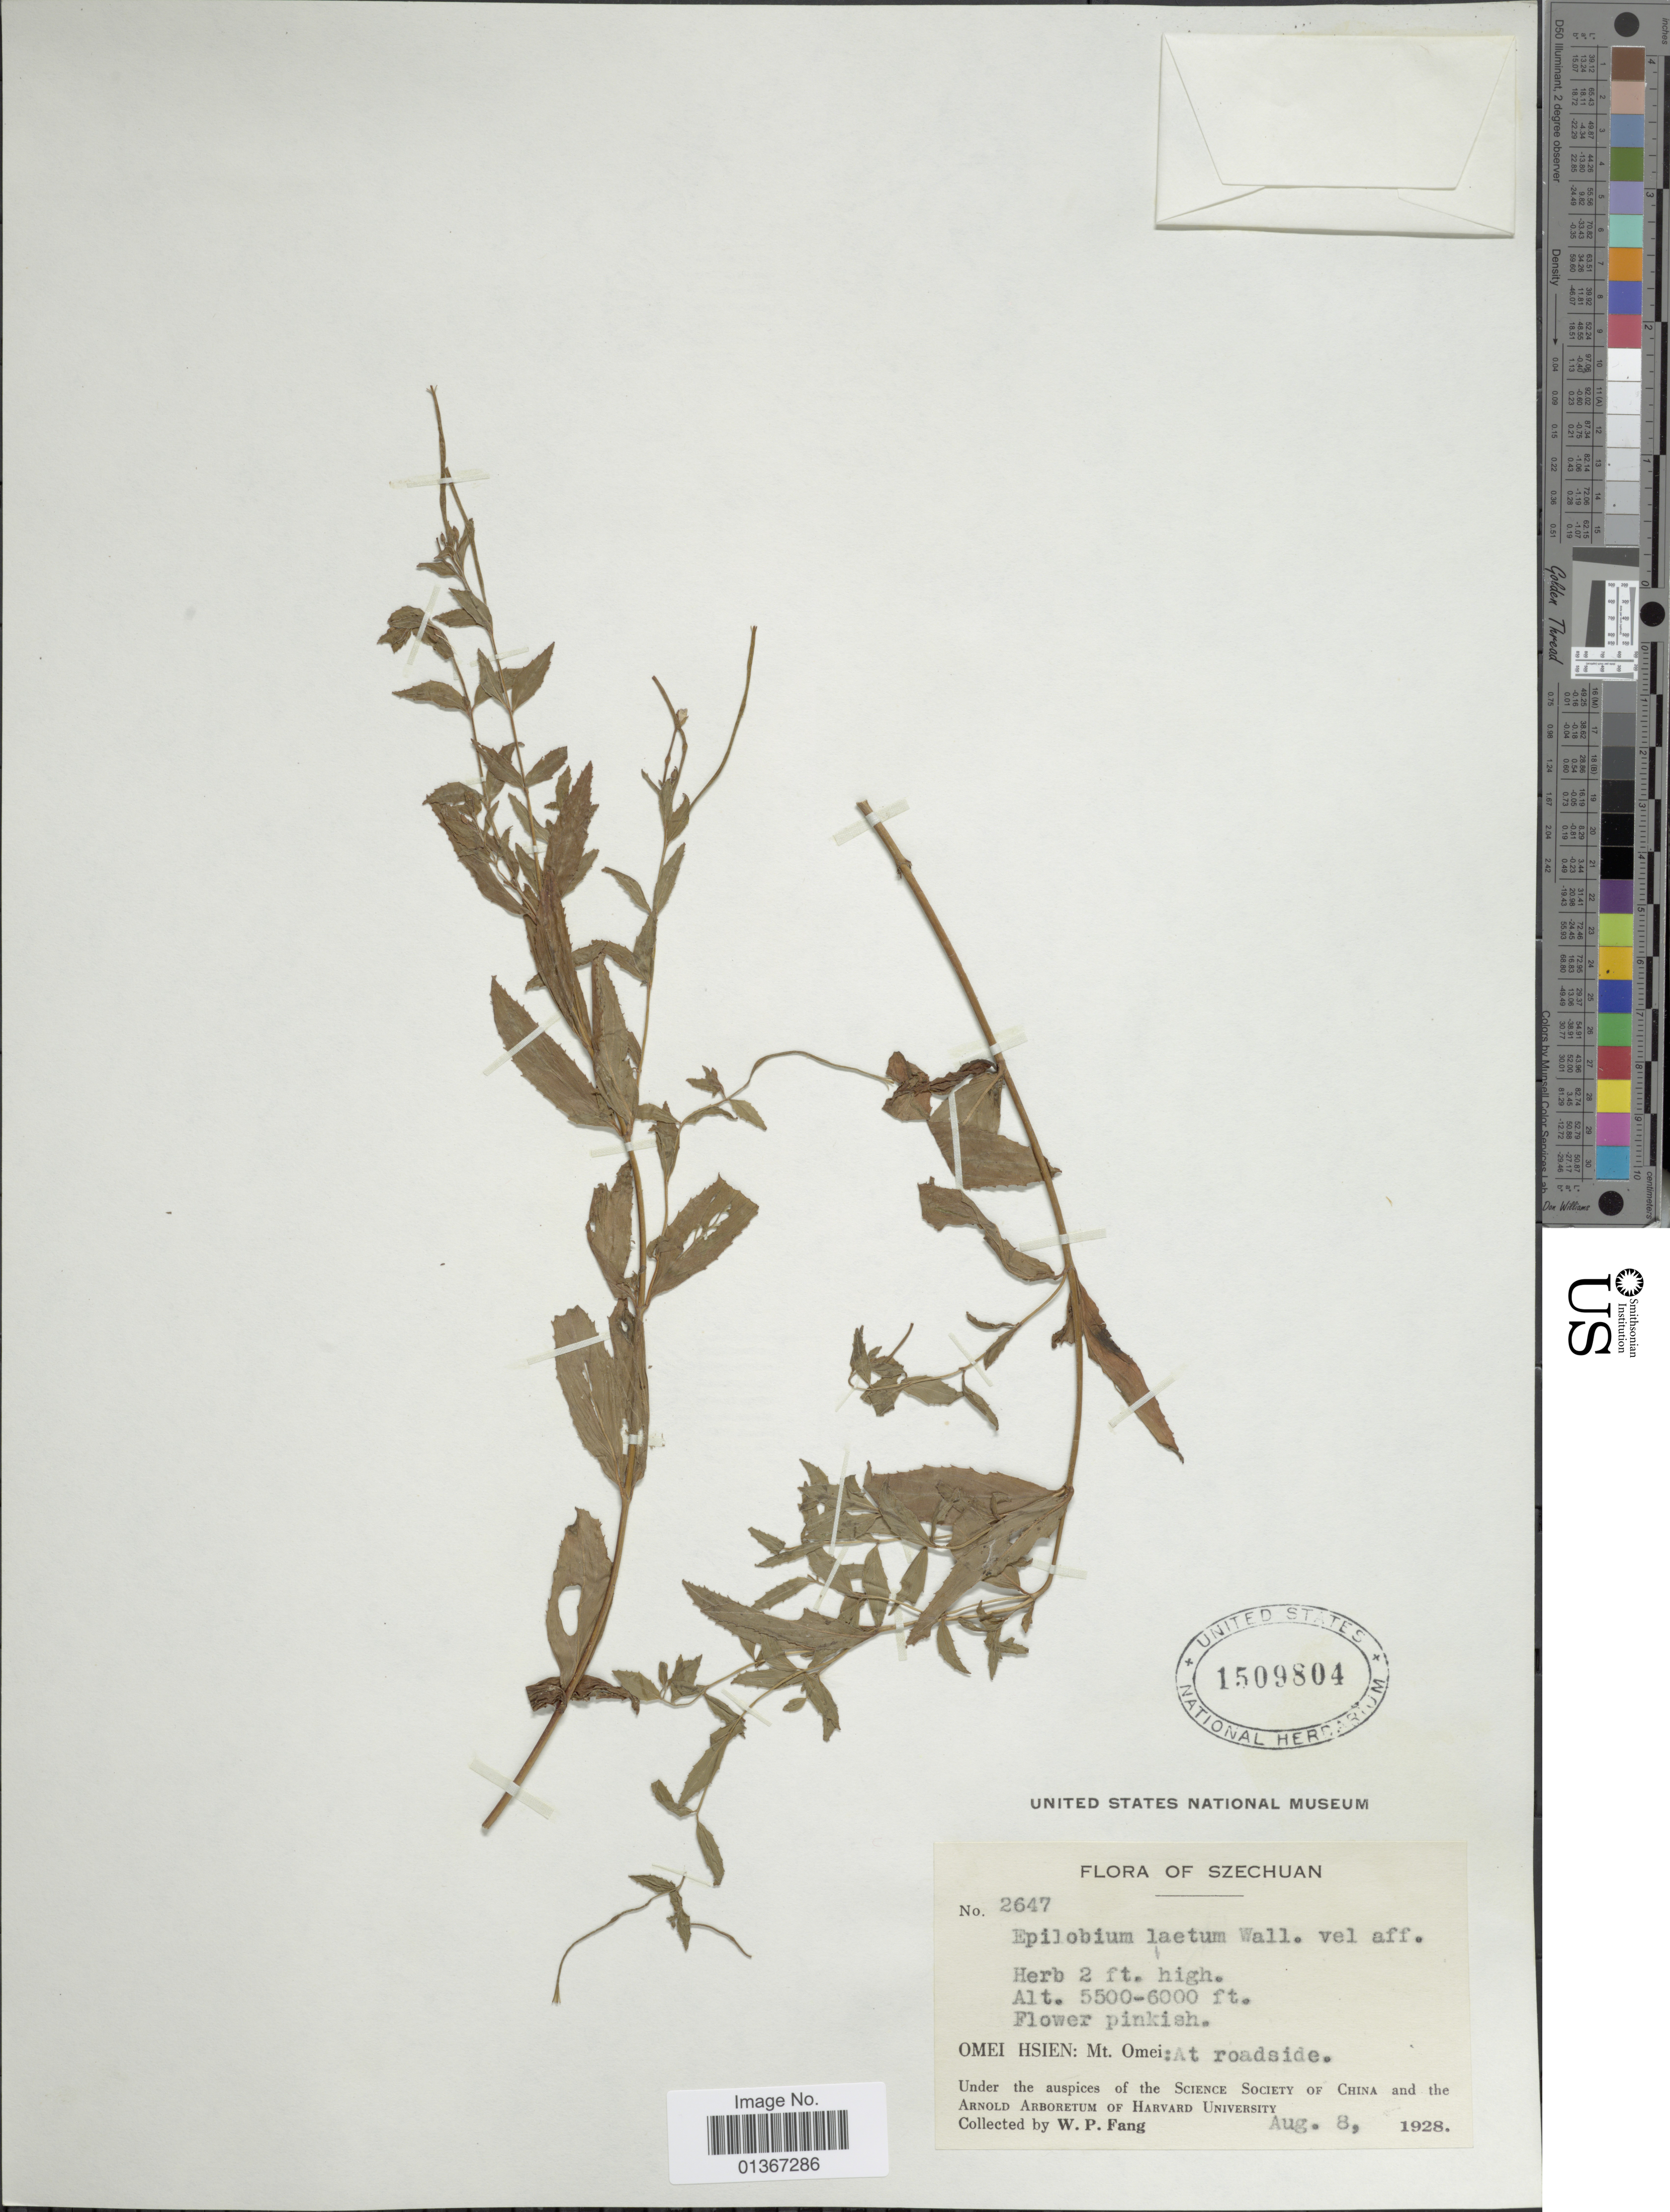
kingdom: Plantae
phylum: Tracheophyta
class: Magnoliopsida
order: Myrtales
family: Onagraceae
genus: Epilobium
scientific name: Epilobium amurense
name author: Hausskn.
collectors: W. P. Fang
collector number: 2647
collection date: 1928-08-08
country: China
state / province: Sichuan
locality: Szechuan. Omei Hsien: Mt. Omei.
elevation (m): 1676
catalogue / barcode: US 1509804